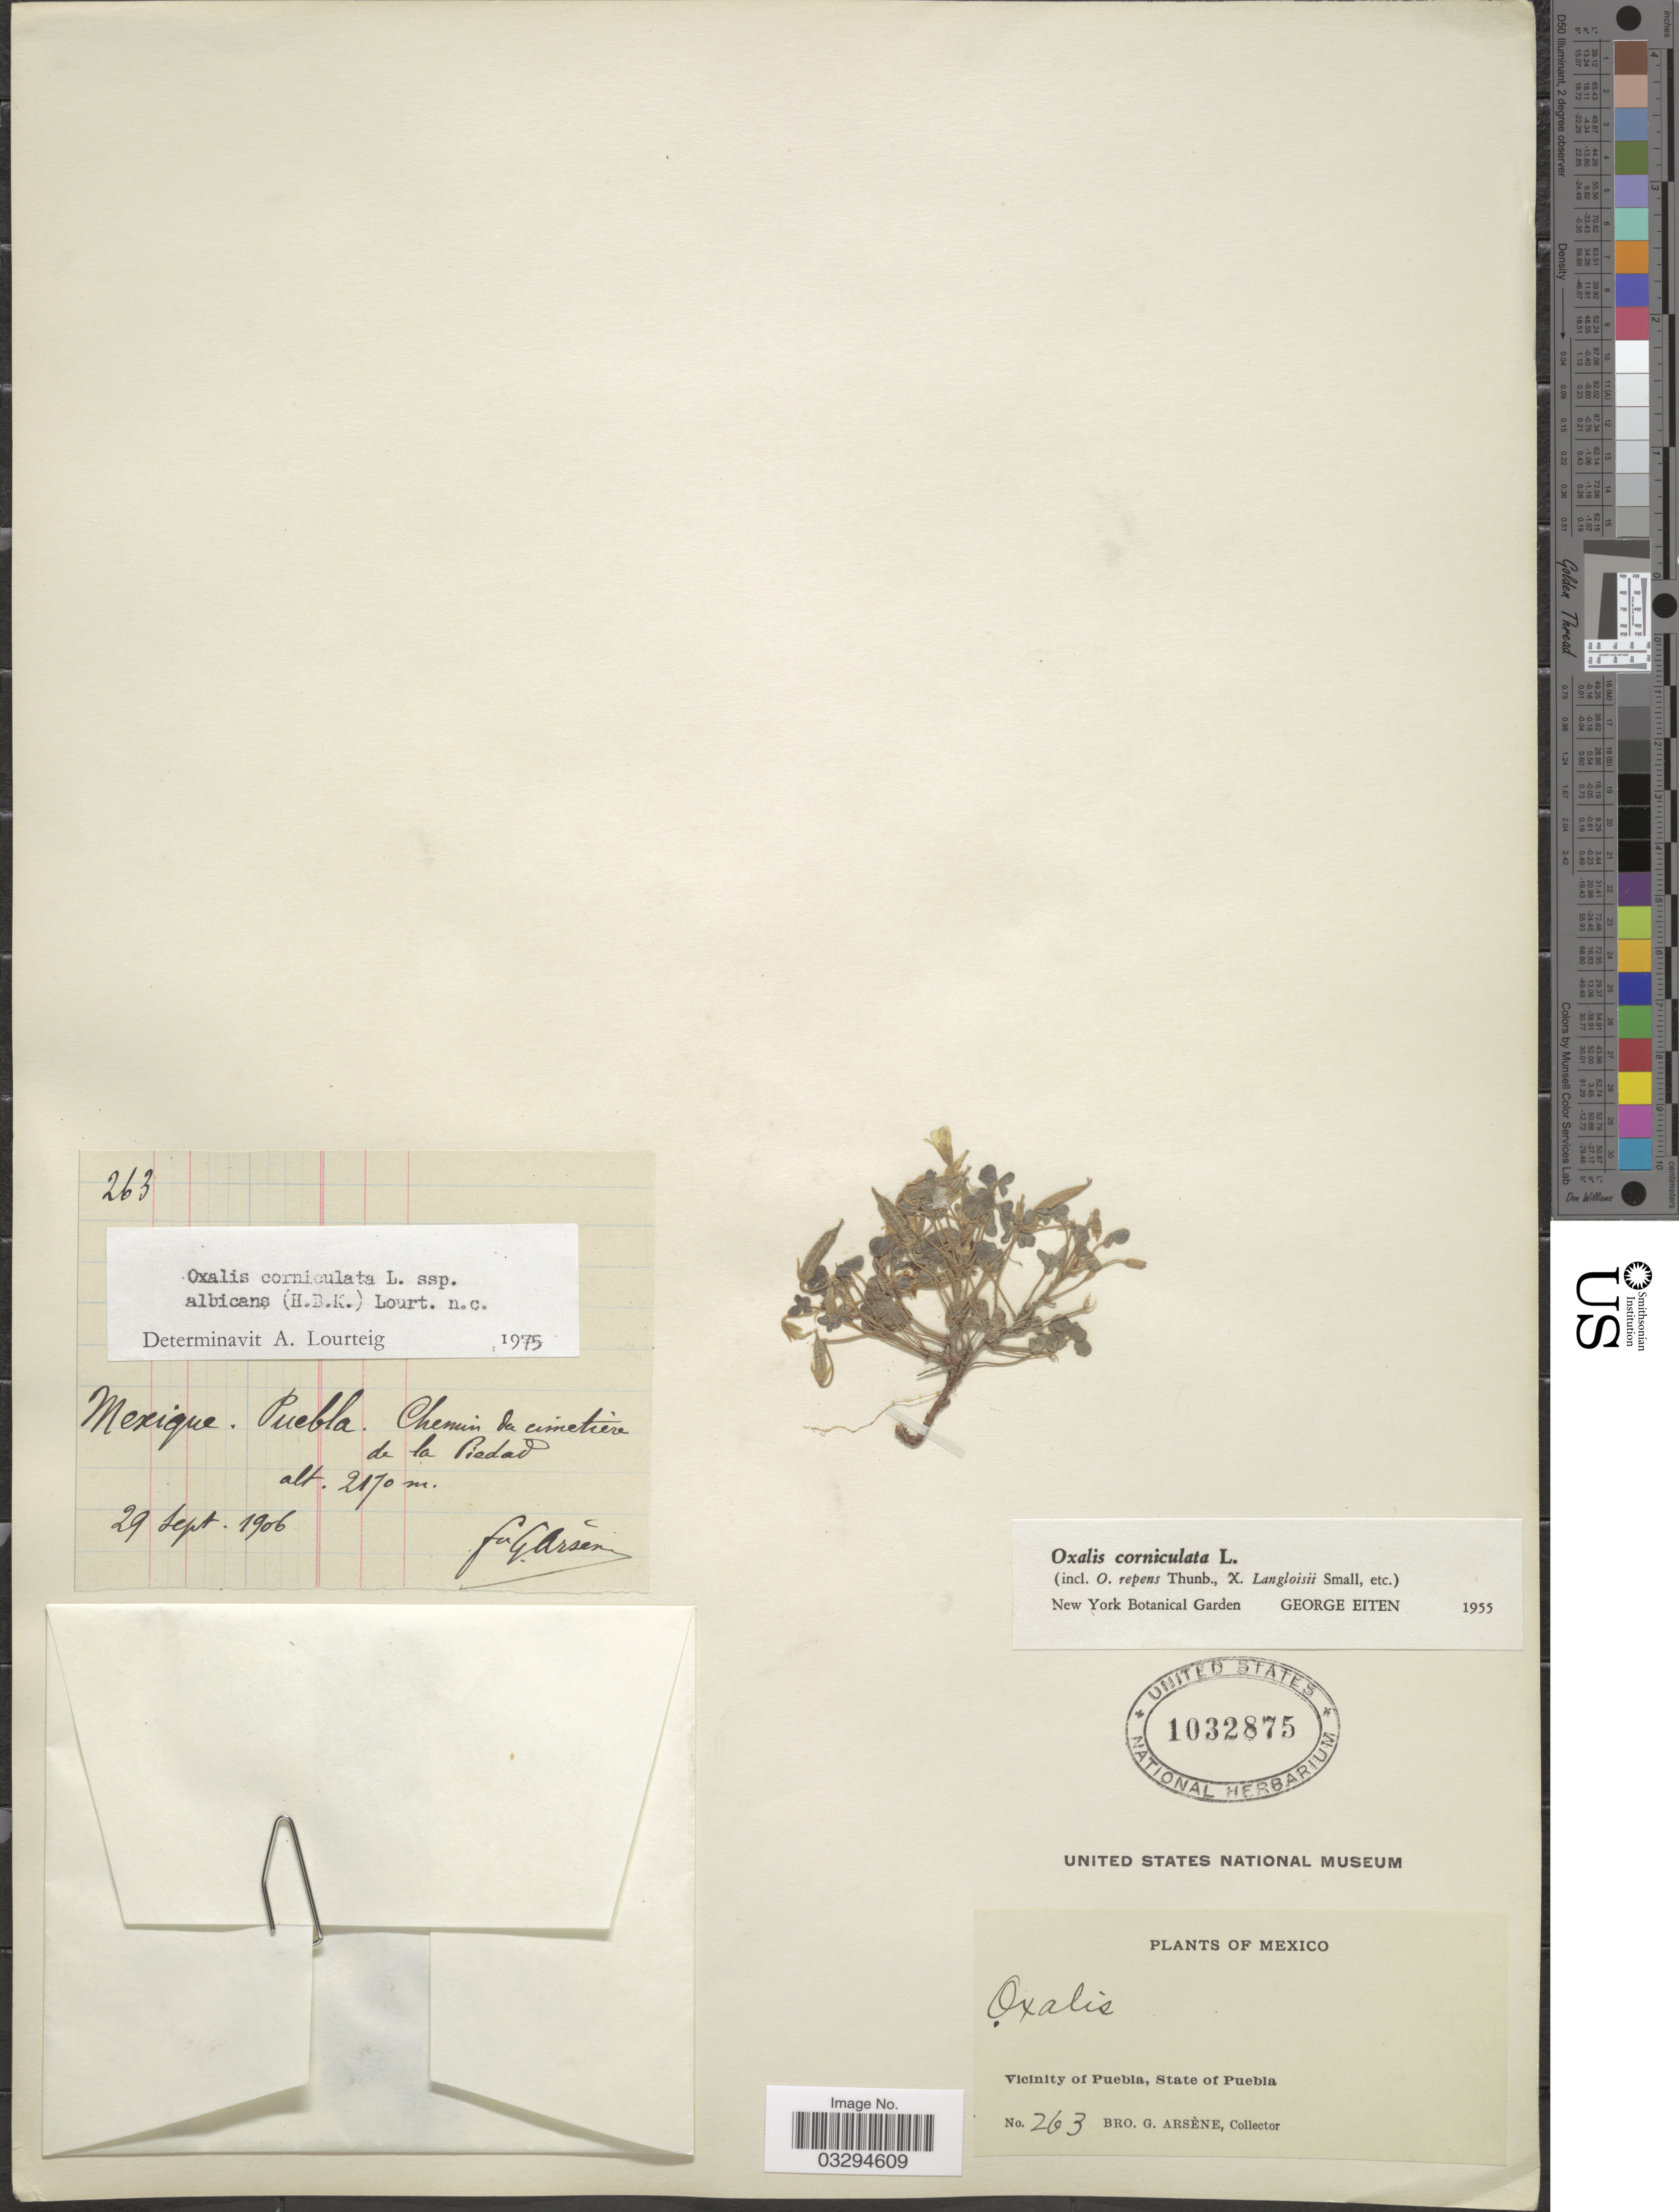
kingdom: Plantae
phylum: Tracheophyta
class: Magnoliopsida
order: Oxalidales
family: Oxalidaceae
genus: Oxalis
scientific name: Oxalis corniculata subsp. albicans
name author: (Kunth) Lourteig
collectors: Bro. G. Arsène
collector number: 263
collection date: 1906-09-29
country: Mexico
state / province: Puebla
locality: Chemin de cimetiere de la Piedad. Vicinity of Puebla.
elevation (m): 2170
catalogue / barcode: US 1032875